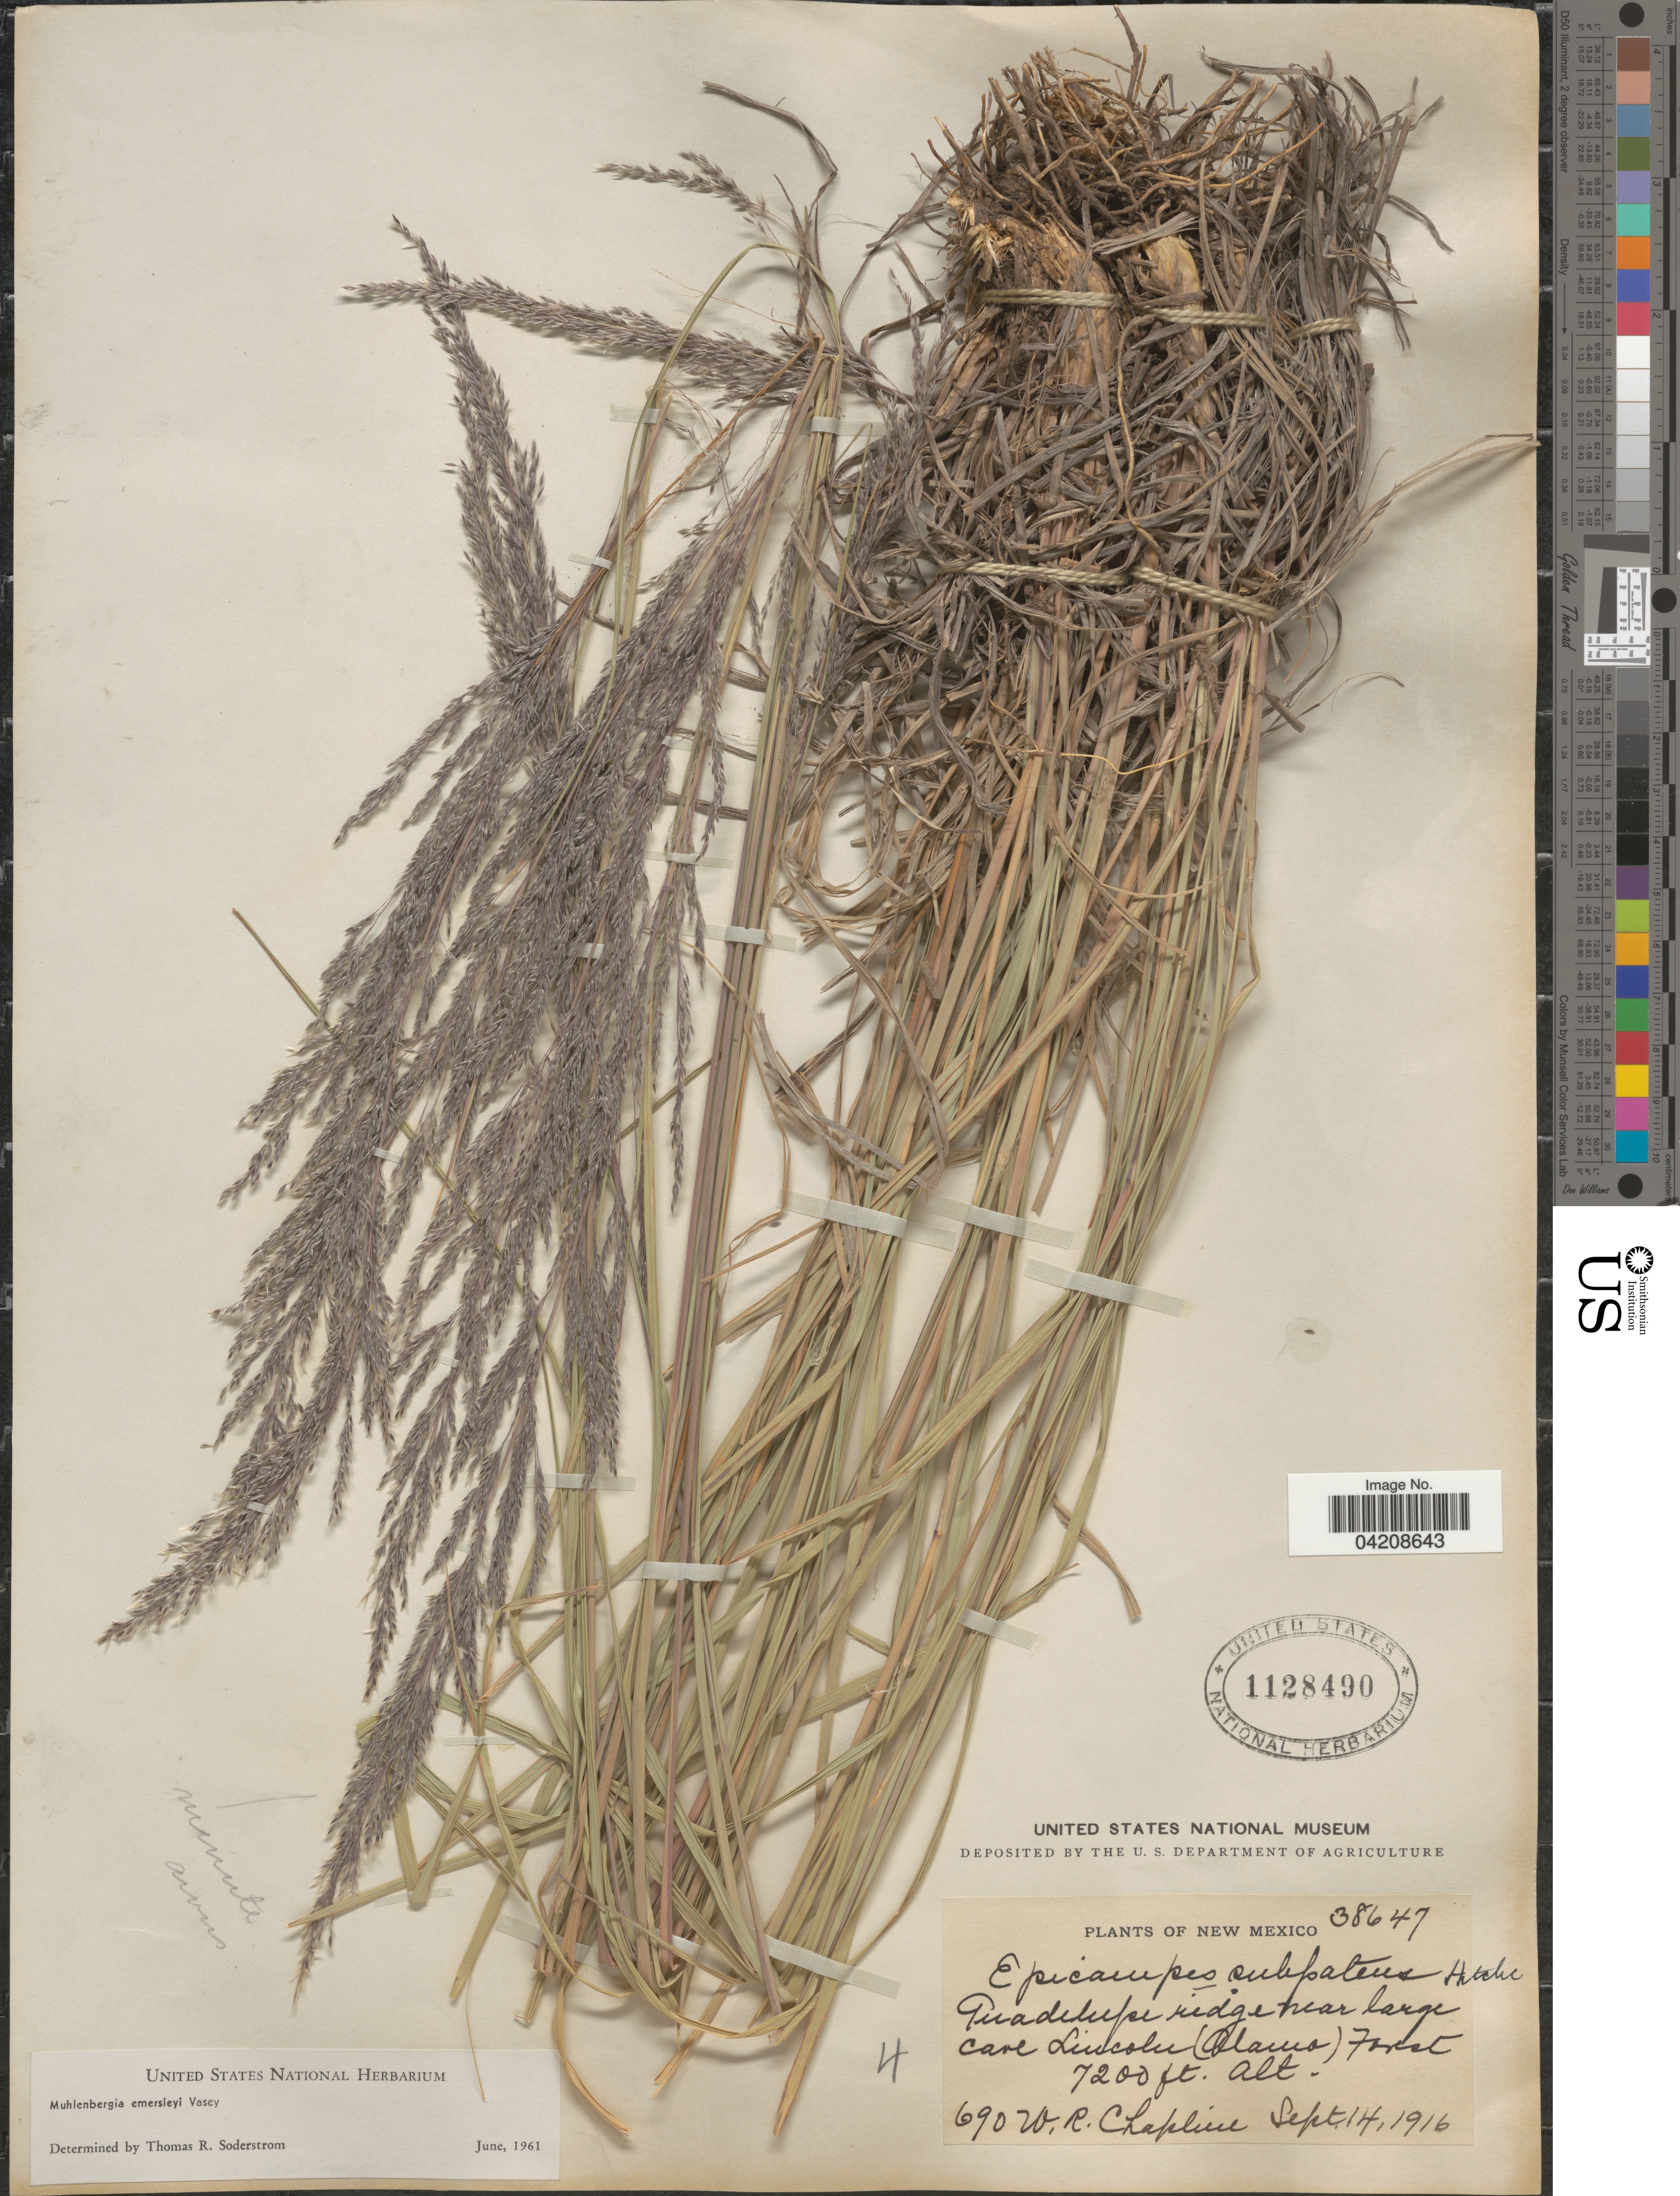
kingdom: Plantae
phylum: Tracheophyta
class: Liliopsida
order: Poales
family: Poaceae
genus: Muhlenbergia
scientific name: Muhlenbergia emersleyi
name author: Vasey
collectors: W. Chapline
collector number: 690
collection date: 1916-09-14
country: United States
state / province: New Mexico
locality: Guadelupe ridge near large cave Lincoln (Alamo) Forest.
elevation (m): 2195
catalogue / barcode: US 1128490